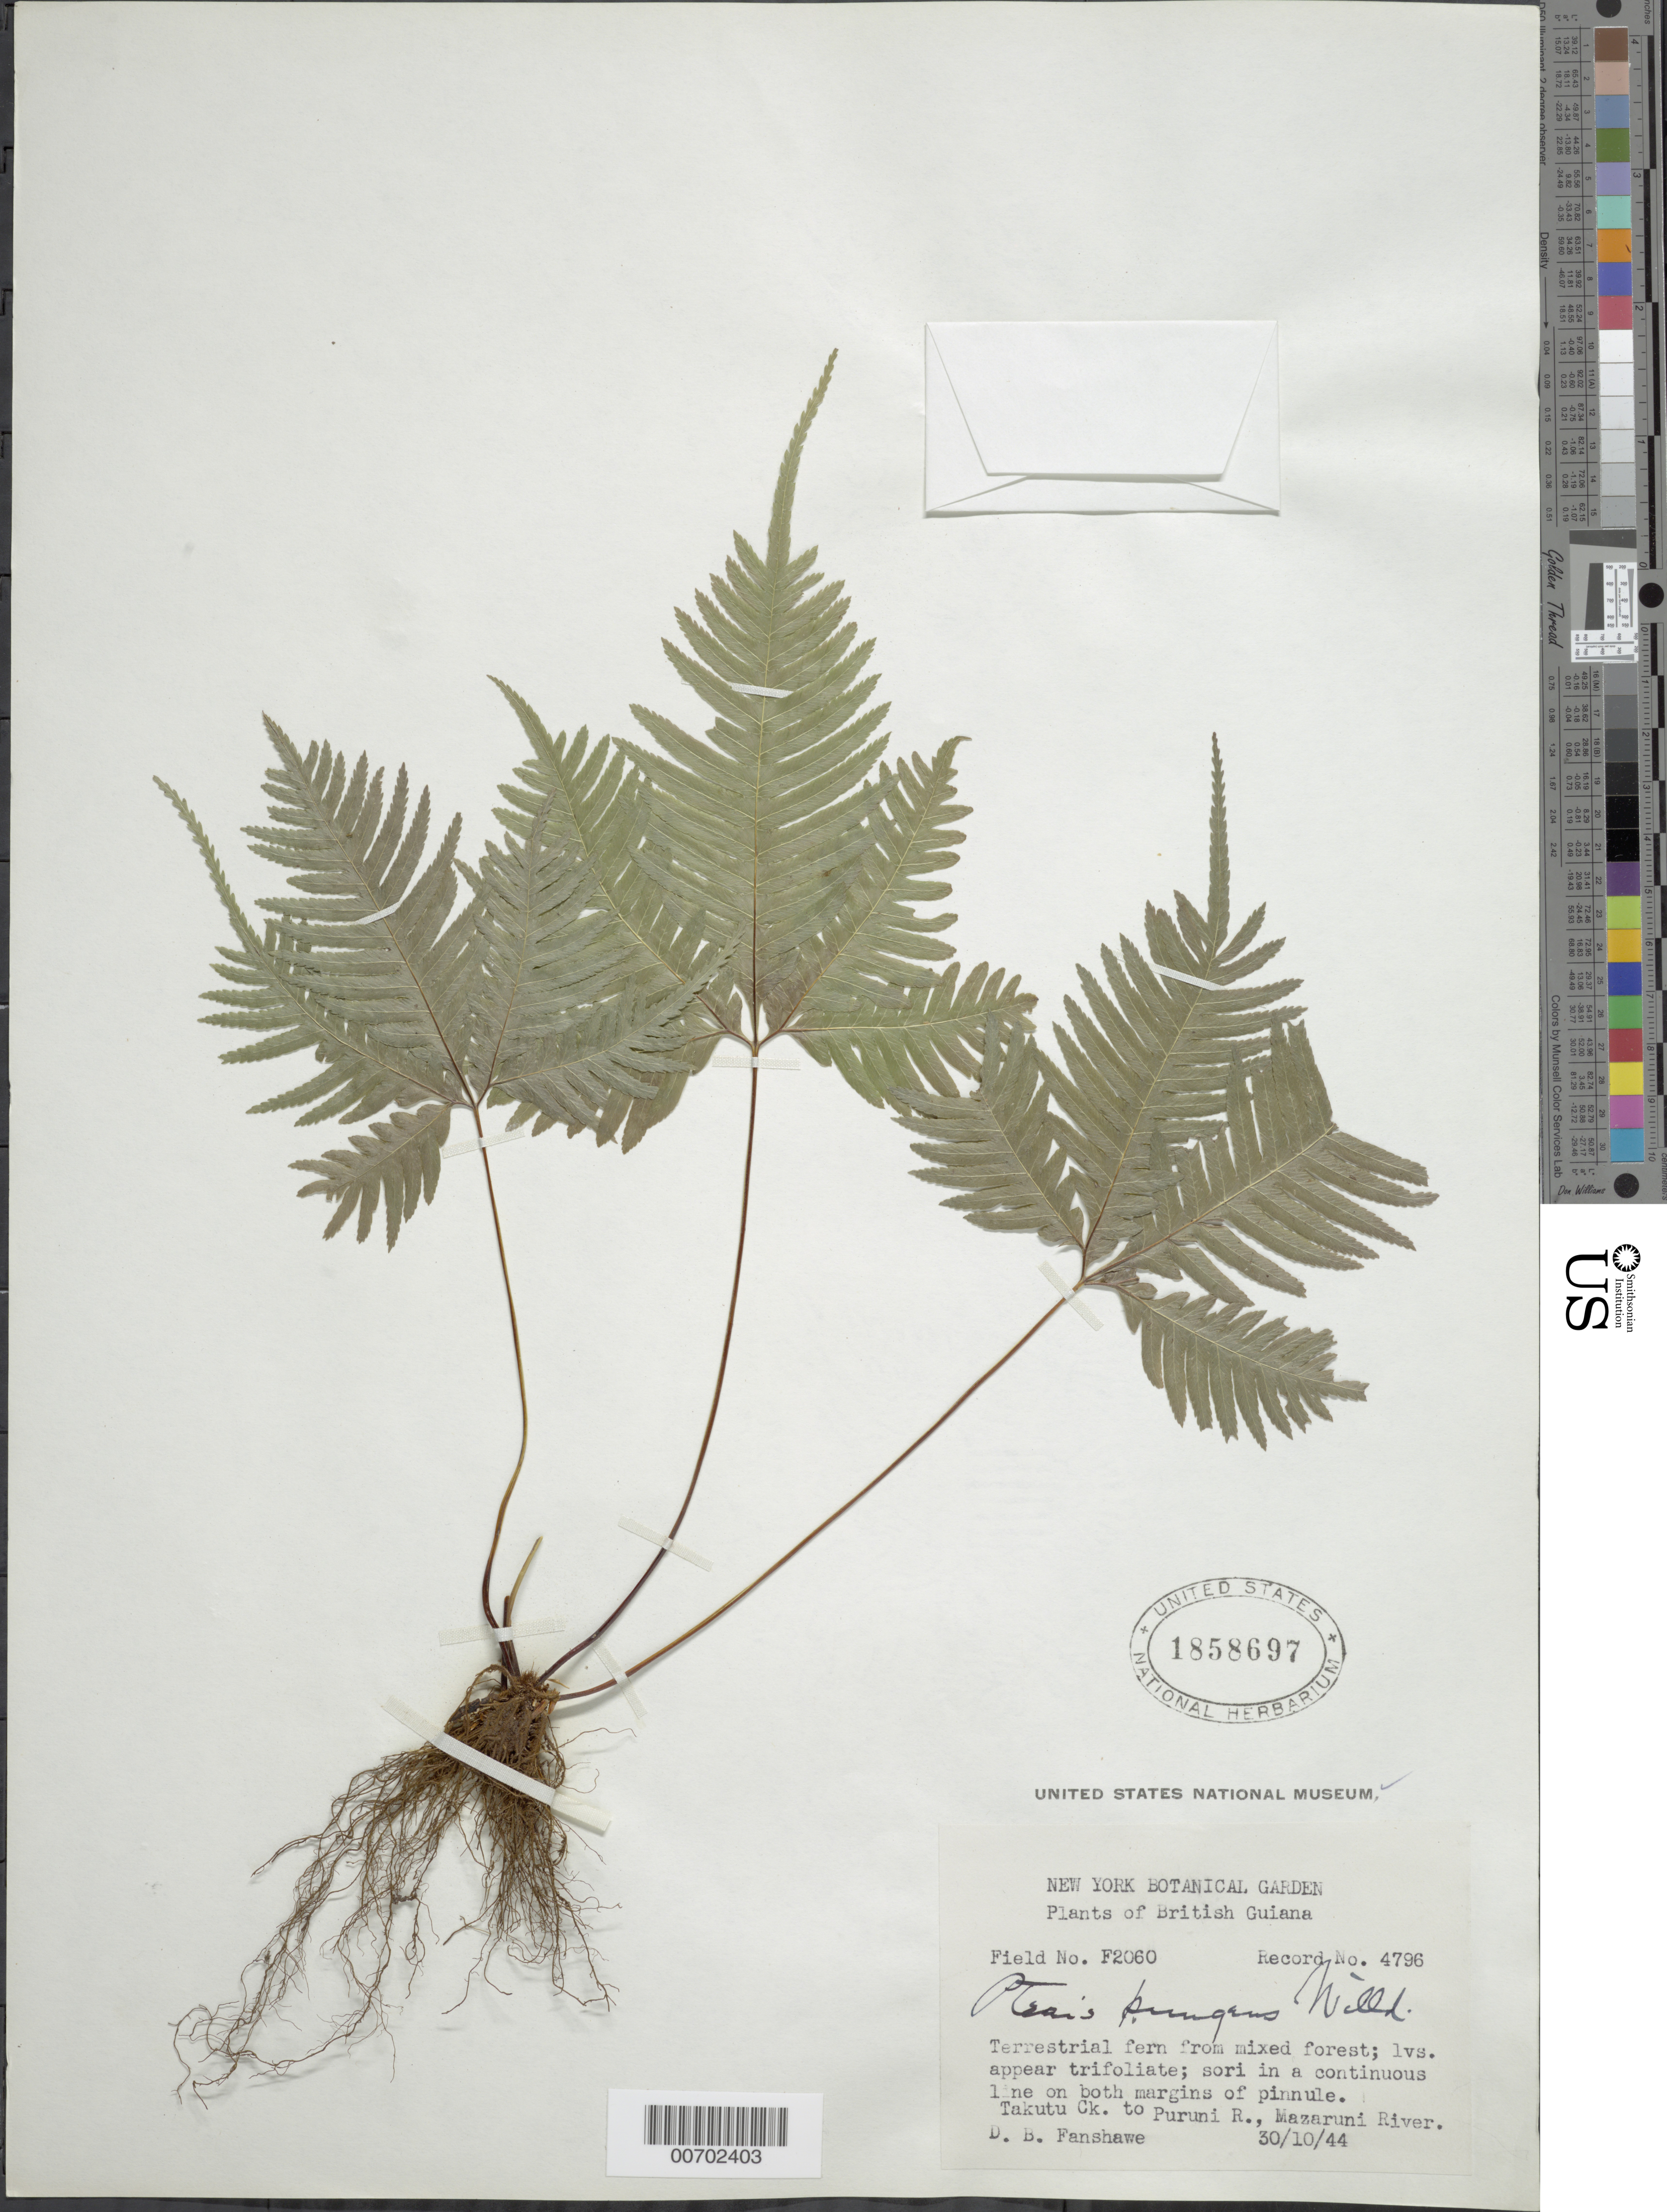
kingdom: Plantae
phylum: Tracheophyta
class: Polypodiopsida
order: Polypodiales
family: Pteridaceae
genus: Pteris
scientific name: Pteris pungens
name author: Willd.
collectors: D. B. Fanshawe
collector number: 4796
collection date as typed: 30-Oct-44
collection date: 1944-10-30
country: Guyana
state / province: U. Takutu-U. Essequibo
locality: Takutu Creek to Puruni River, Mazaruni River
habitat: Mixed forest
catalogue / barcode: US 1858697